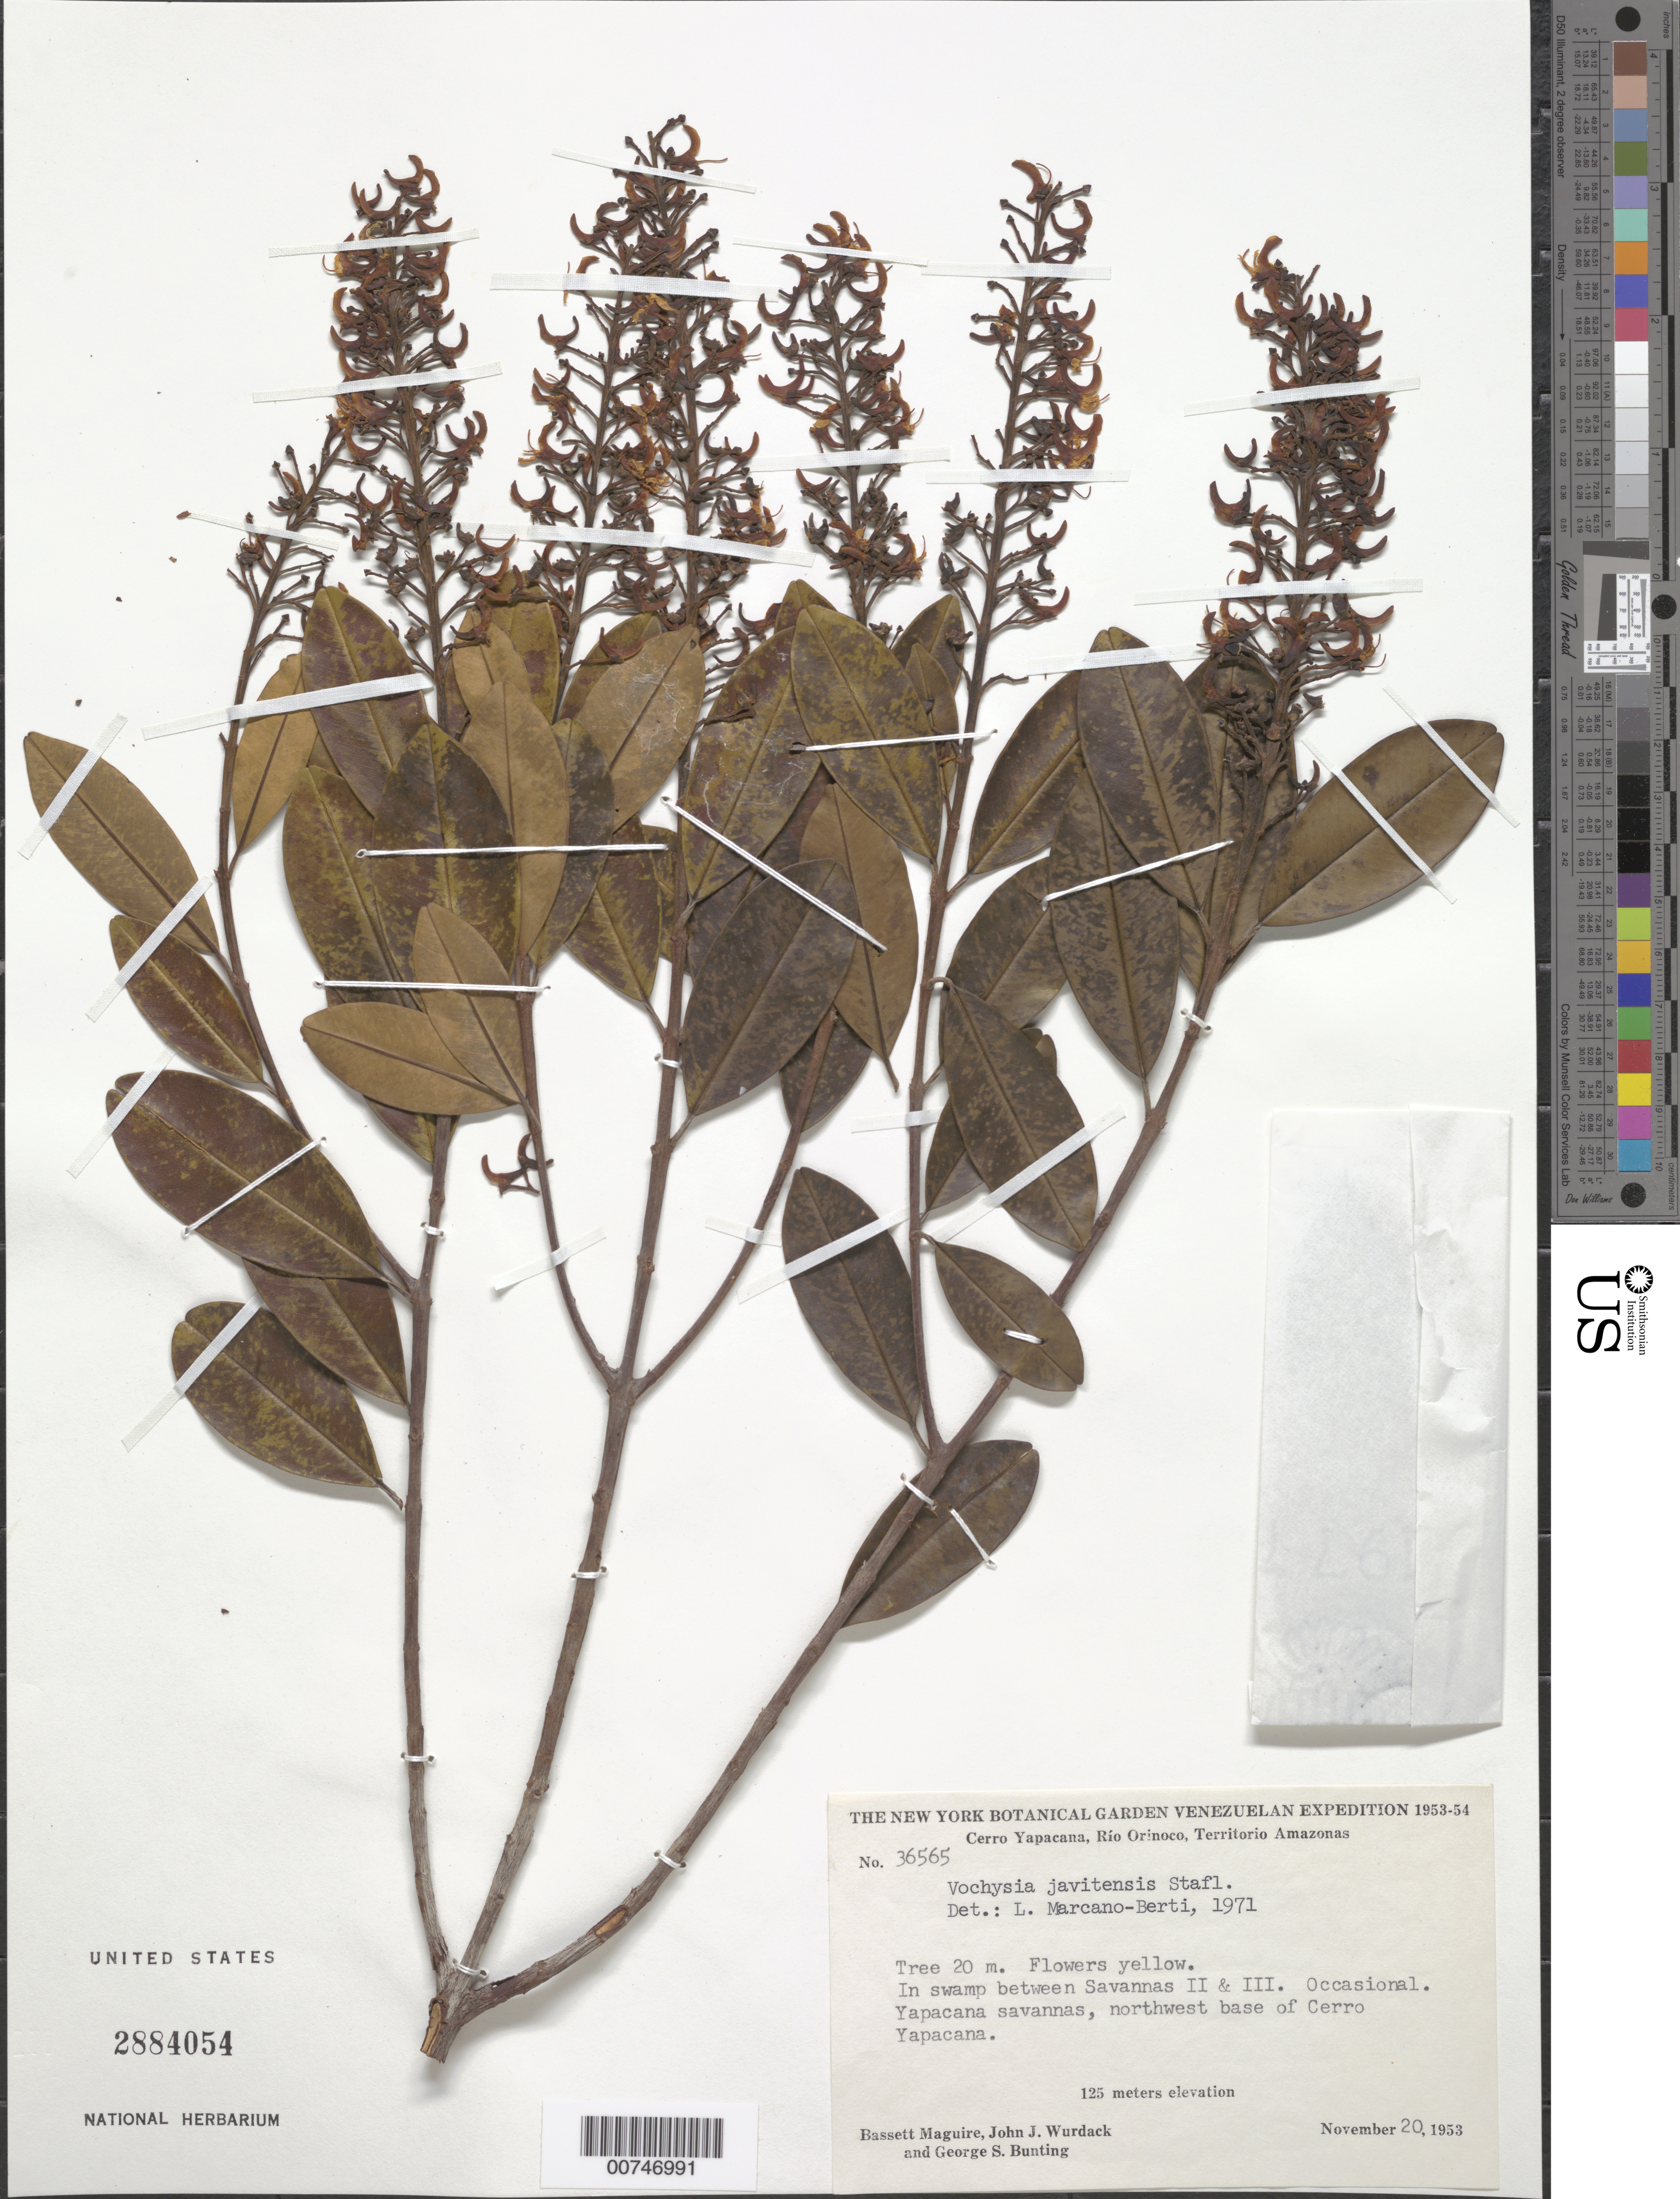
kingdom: Plantae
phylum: Tracheophyta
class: Magnoliopsida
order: Myrtales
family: Vochysiaceae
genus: Vochysia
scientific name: Vochysia javitensis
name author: Stafleu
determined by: Marcano-Berti, L.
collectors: B. Maguire, J. J. Wurdack & G. S. Bunting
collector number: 36565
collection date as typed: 20-Nov-53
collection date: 1953-11-20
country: Venezuela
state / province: Amazonas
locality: Río Orinoco, Yapacána Savannas, Cerro Yapacána, NW base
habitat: Savanna; swamp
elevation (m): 125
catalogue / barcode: US 2884054